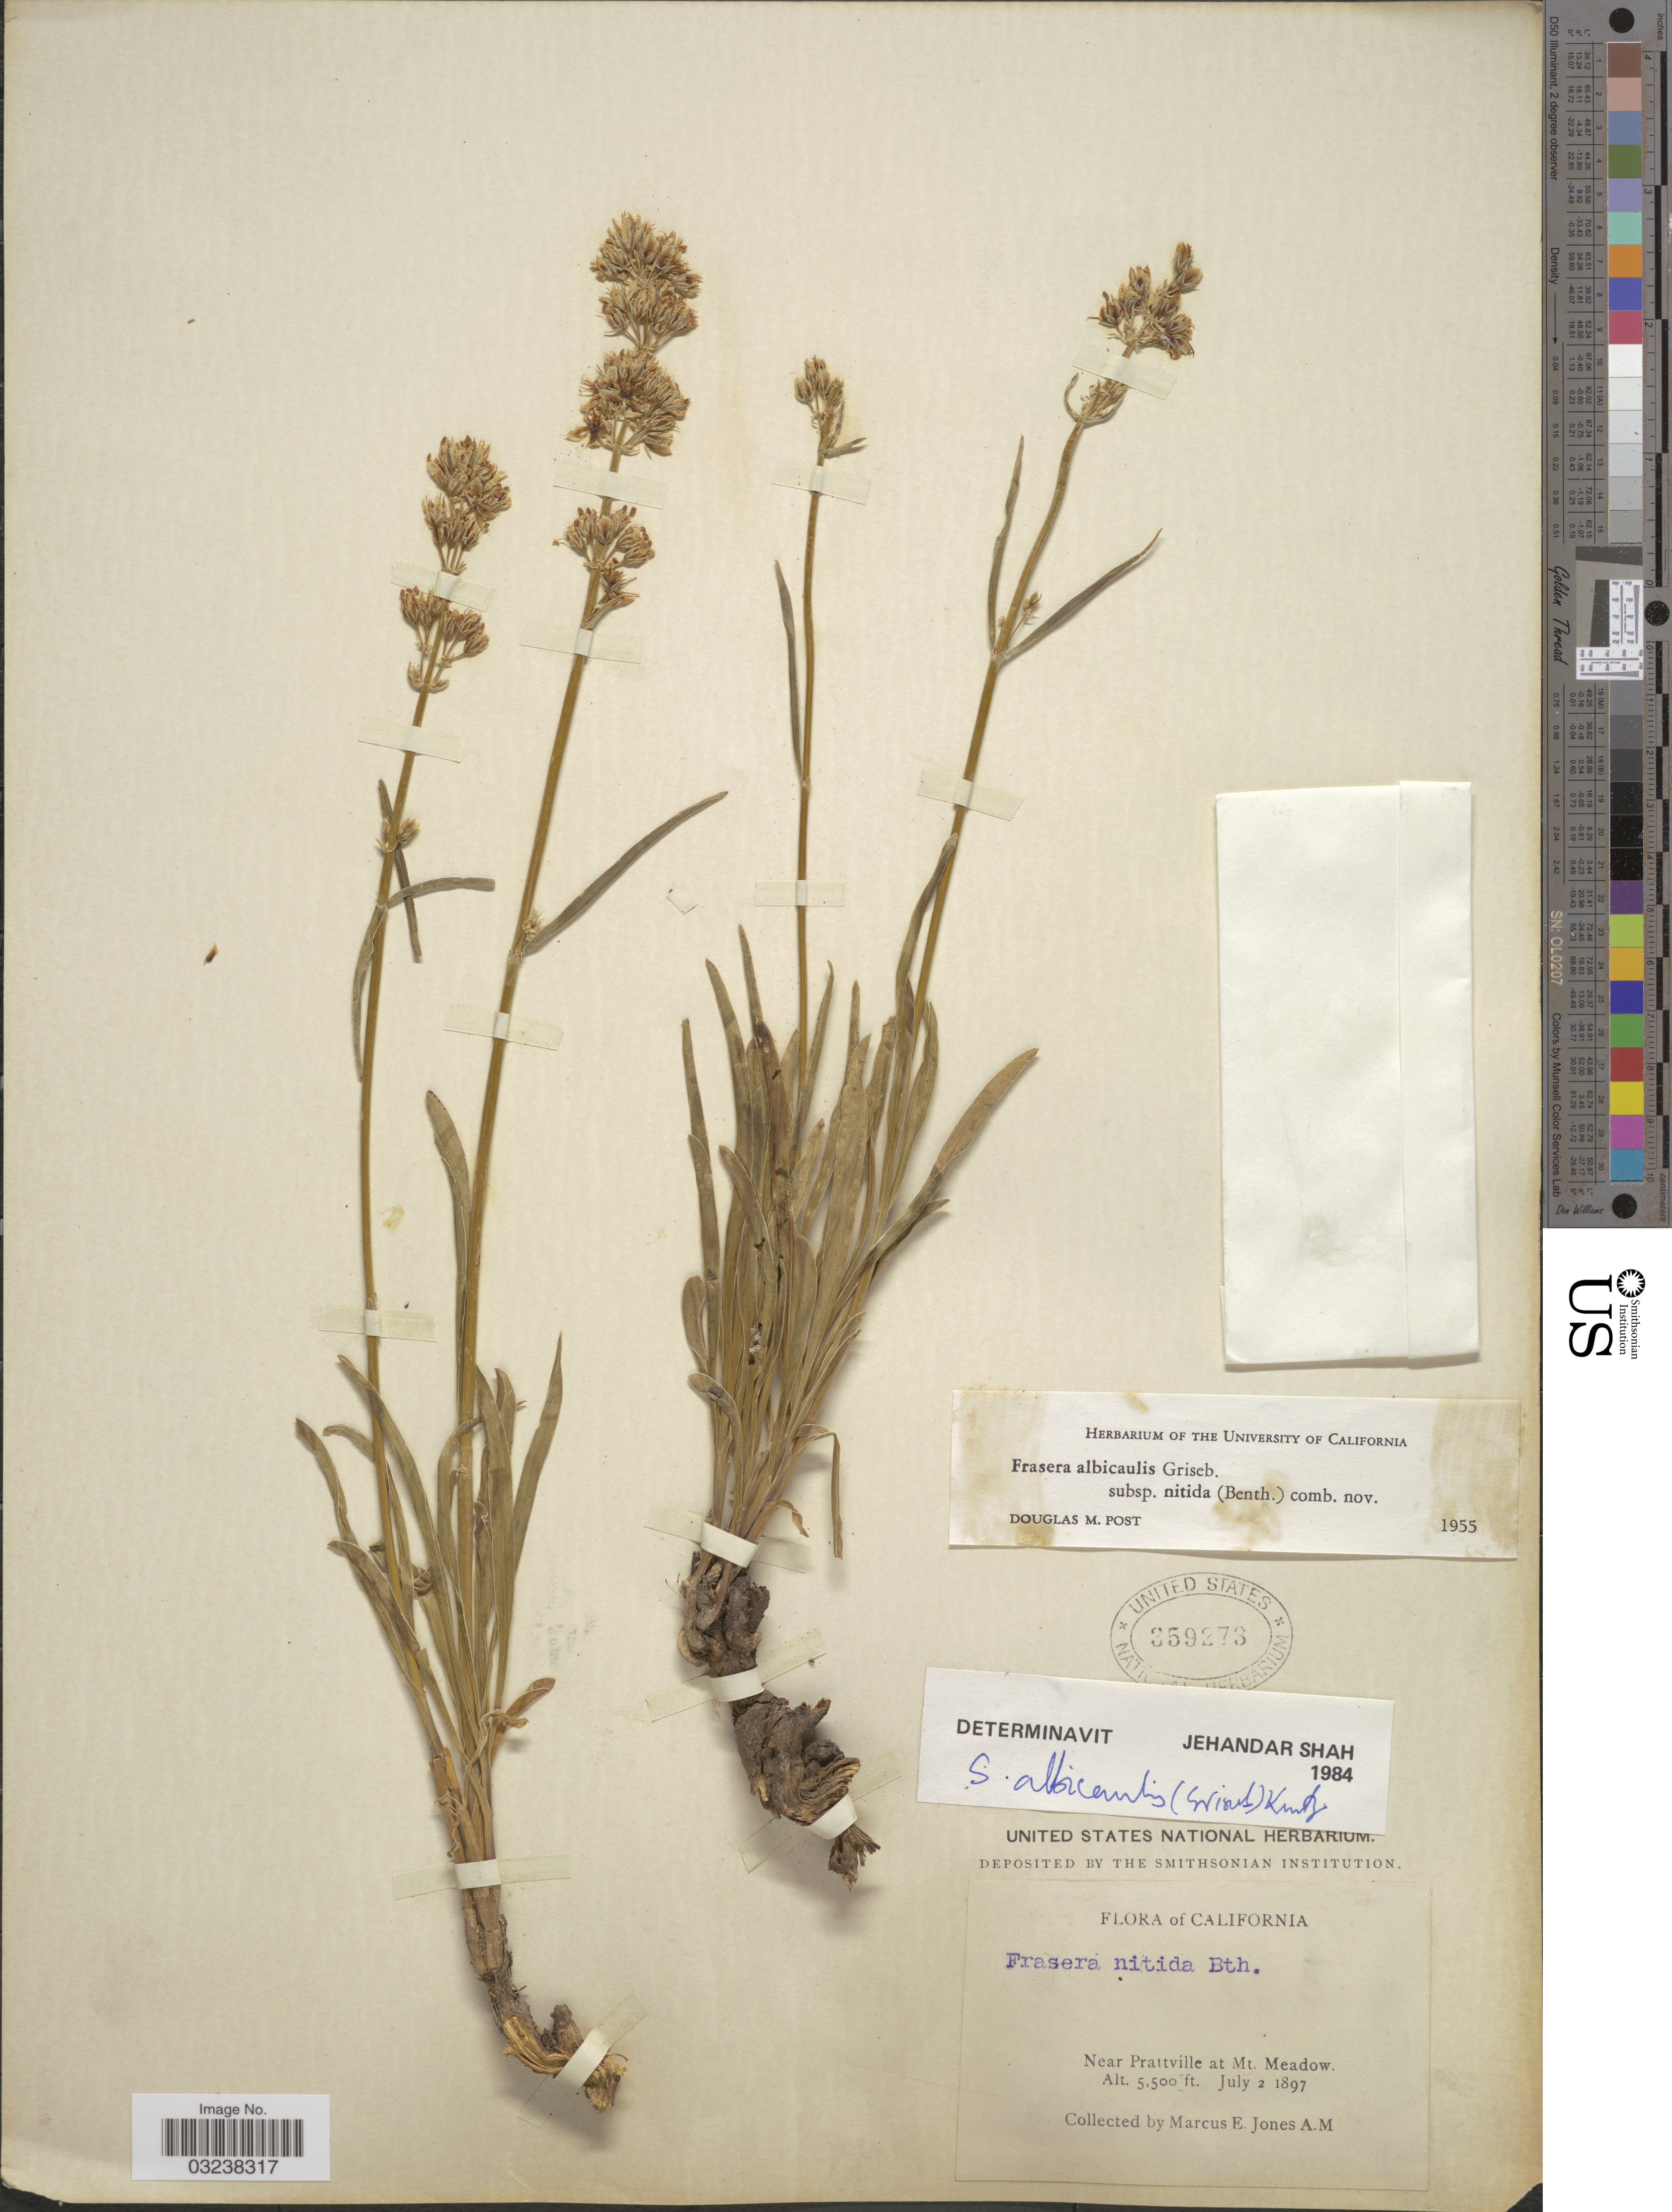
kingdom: Plantae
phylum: Tracheophyta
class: Magnoliopsida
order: Gentianales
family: Gentianaceae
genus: Swertia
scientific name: Swertia albicaulis var. nitida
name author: (Benth.) Kuntze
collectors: M. E. Jones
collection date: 1897-07-02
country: United States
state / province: California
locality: Near Prattville at Mt. Meadow.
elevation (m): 1676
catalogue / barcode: US 359273